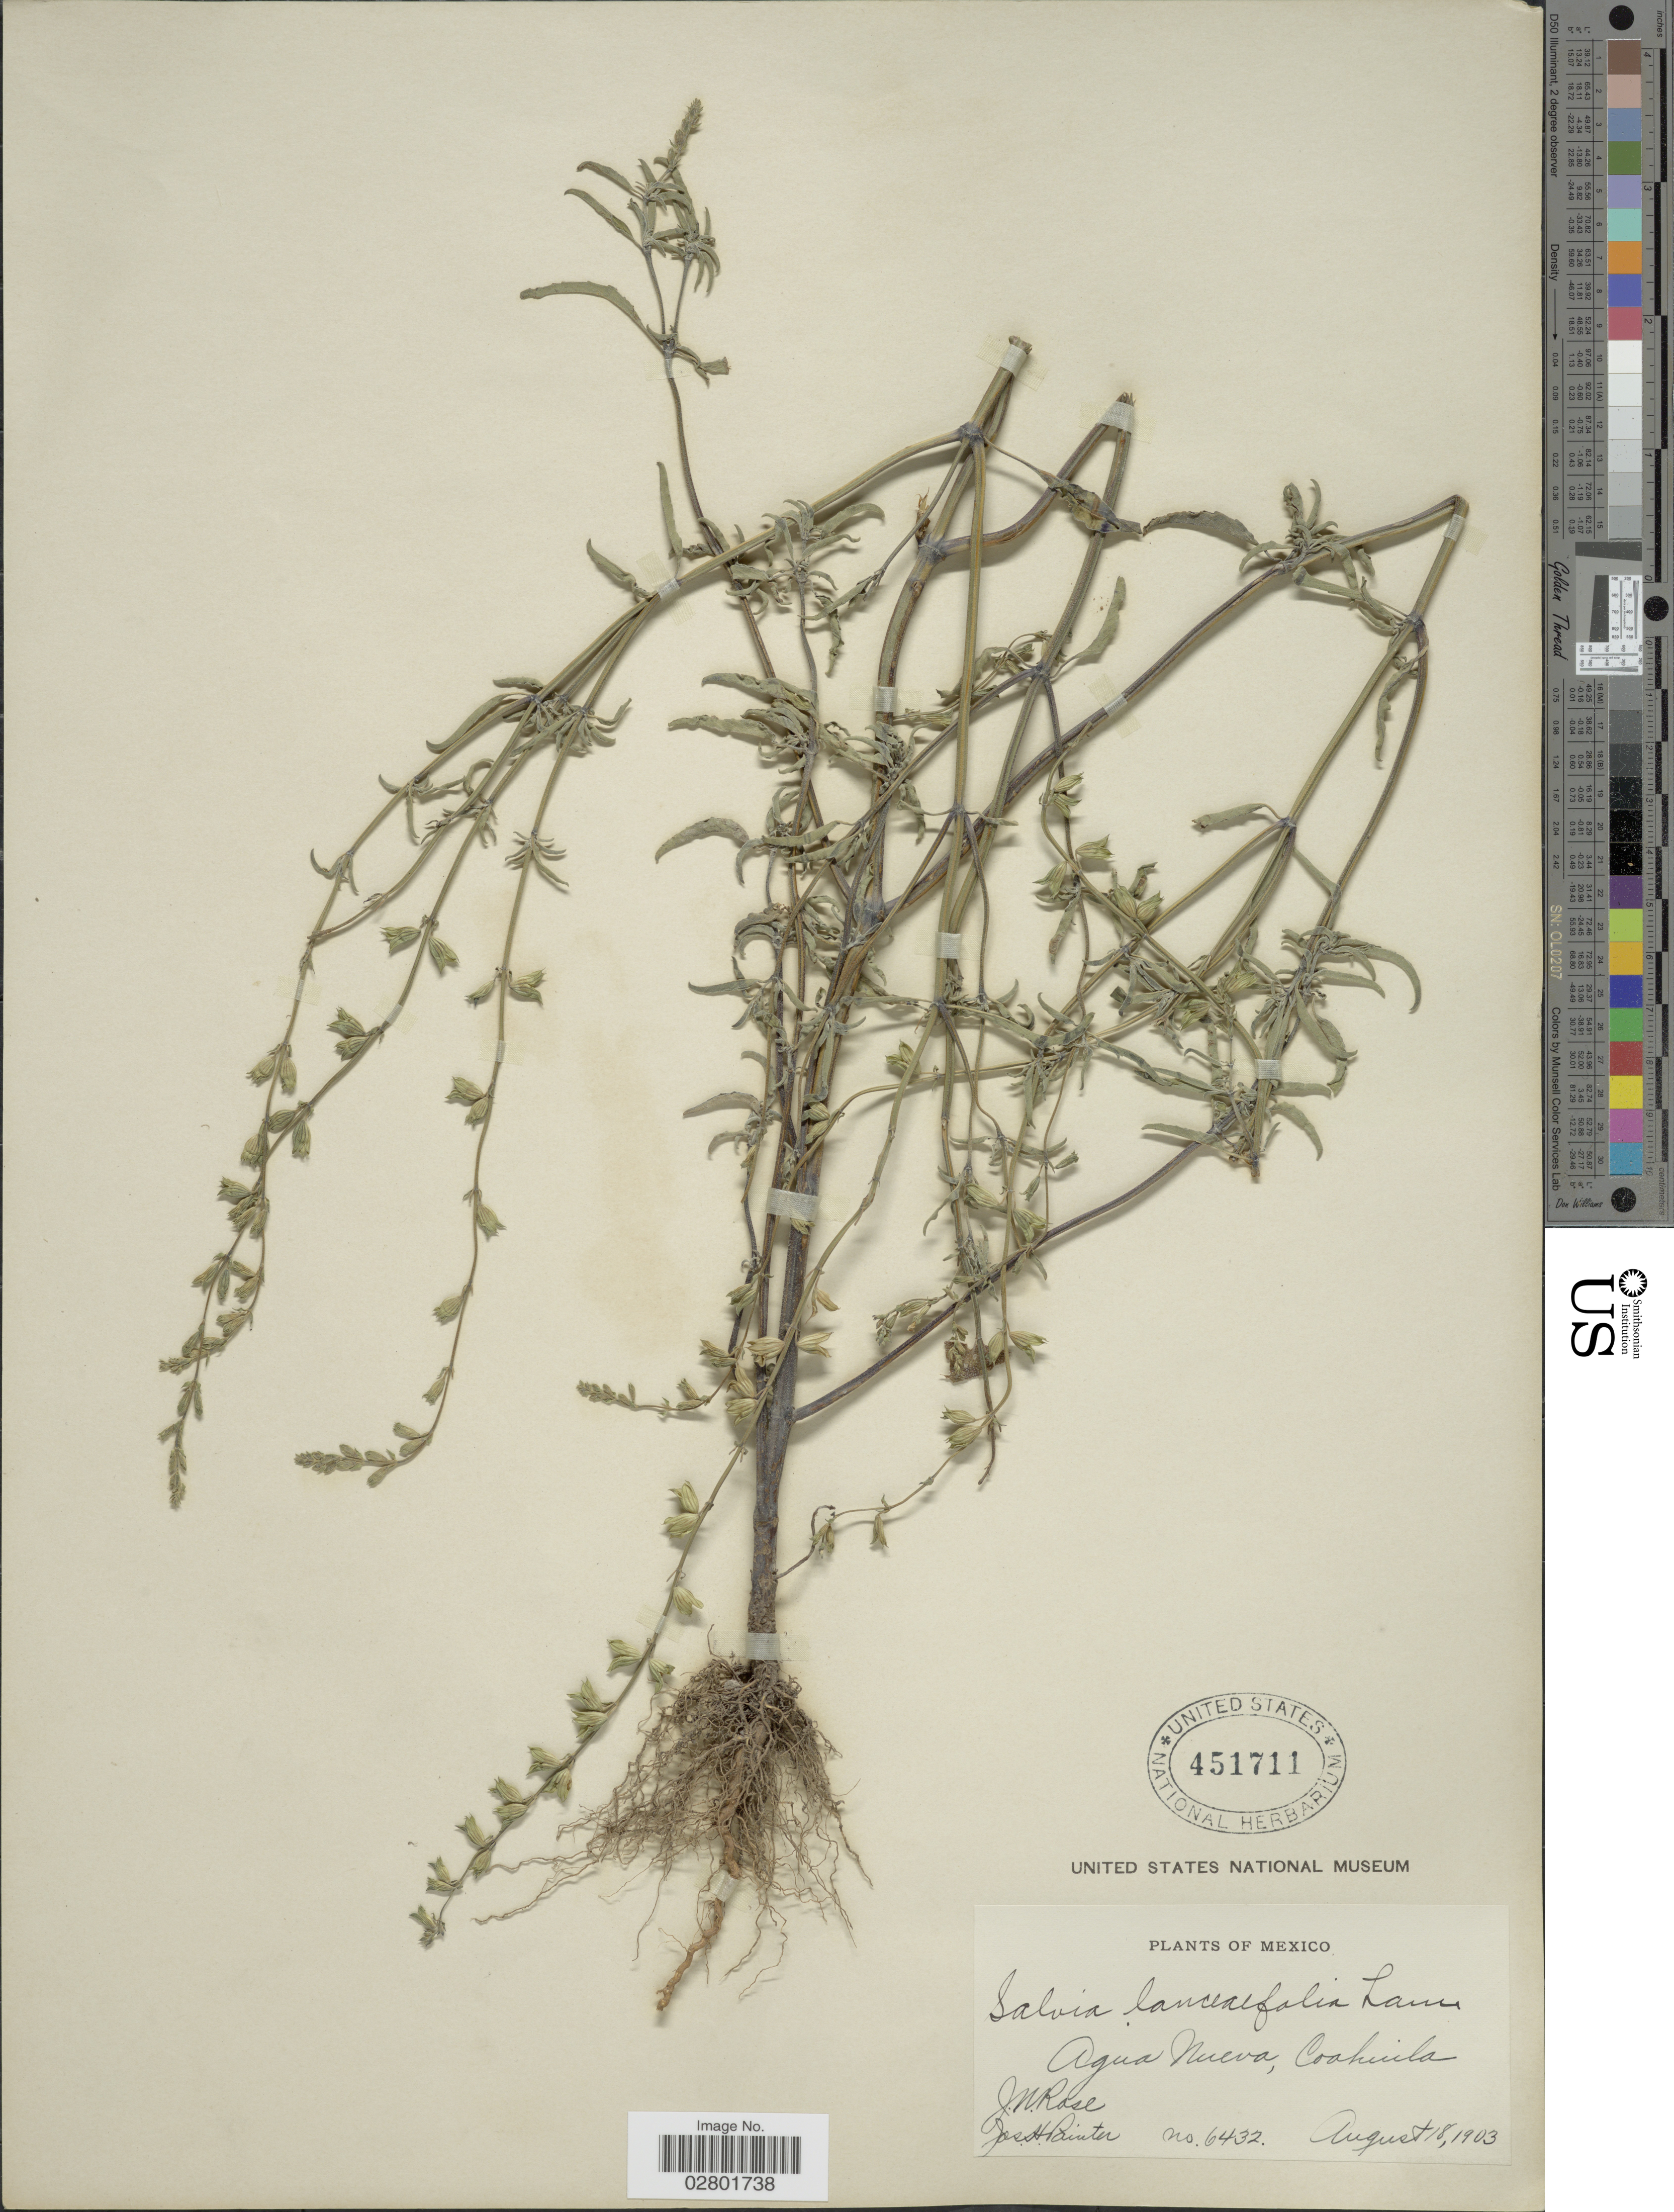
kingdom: Plantae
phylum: Tracheophyta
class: Magnoliopsida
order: Lamiales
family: Lamiaceae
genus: Salvia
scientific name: Salvia lanceaefolia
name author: Lam.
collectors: J. N. Rose & J. H. Painter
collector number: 6432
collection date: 1903-08-18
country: Mexico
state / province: Coahuila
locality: Agua Nueva.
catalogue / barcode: US 451711